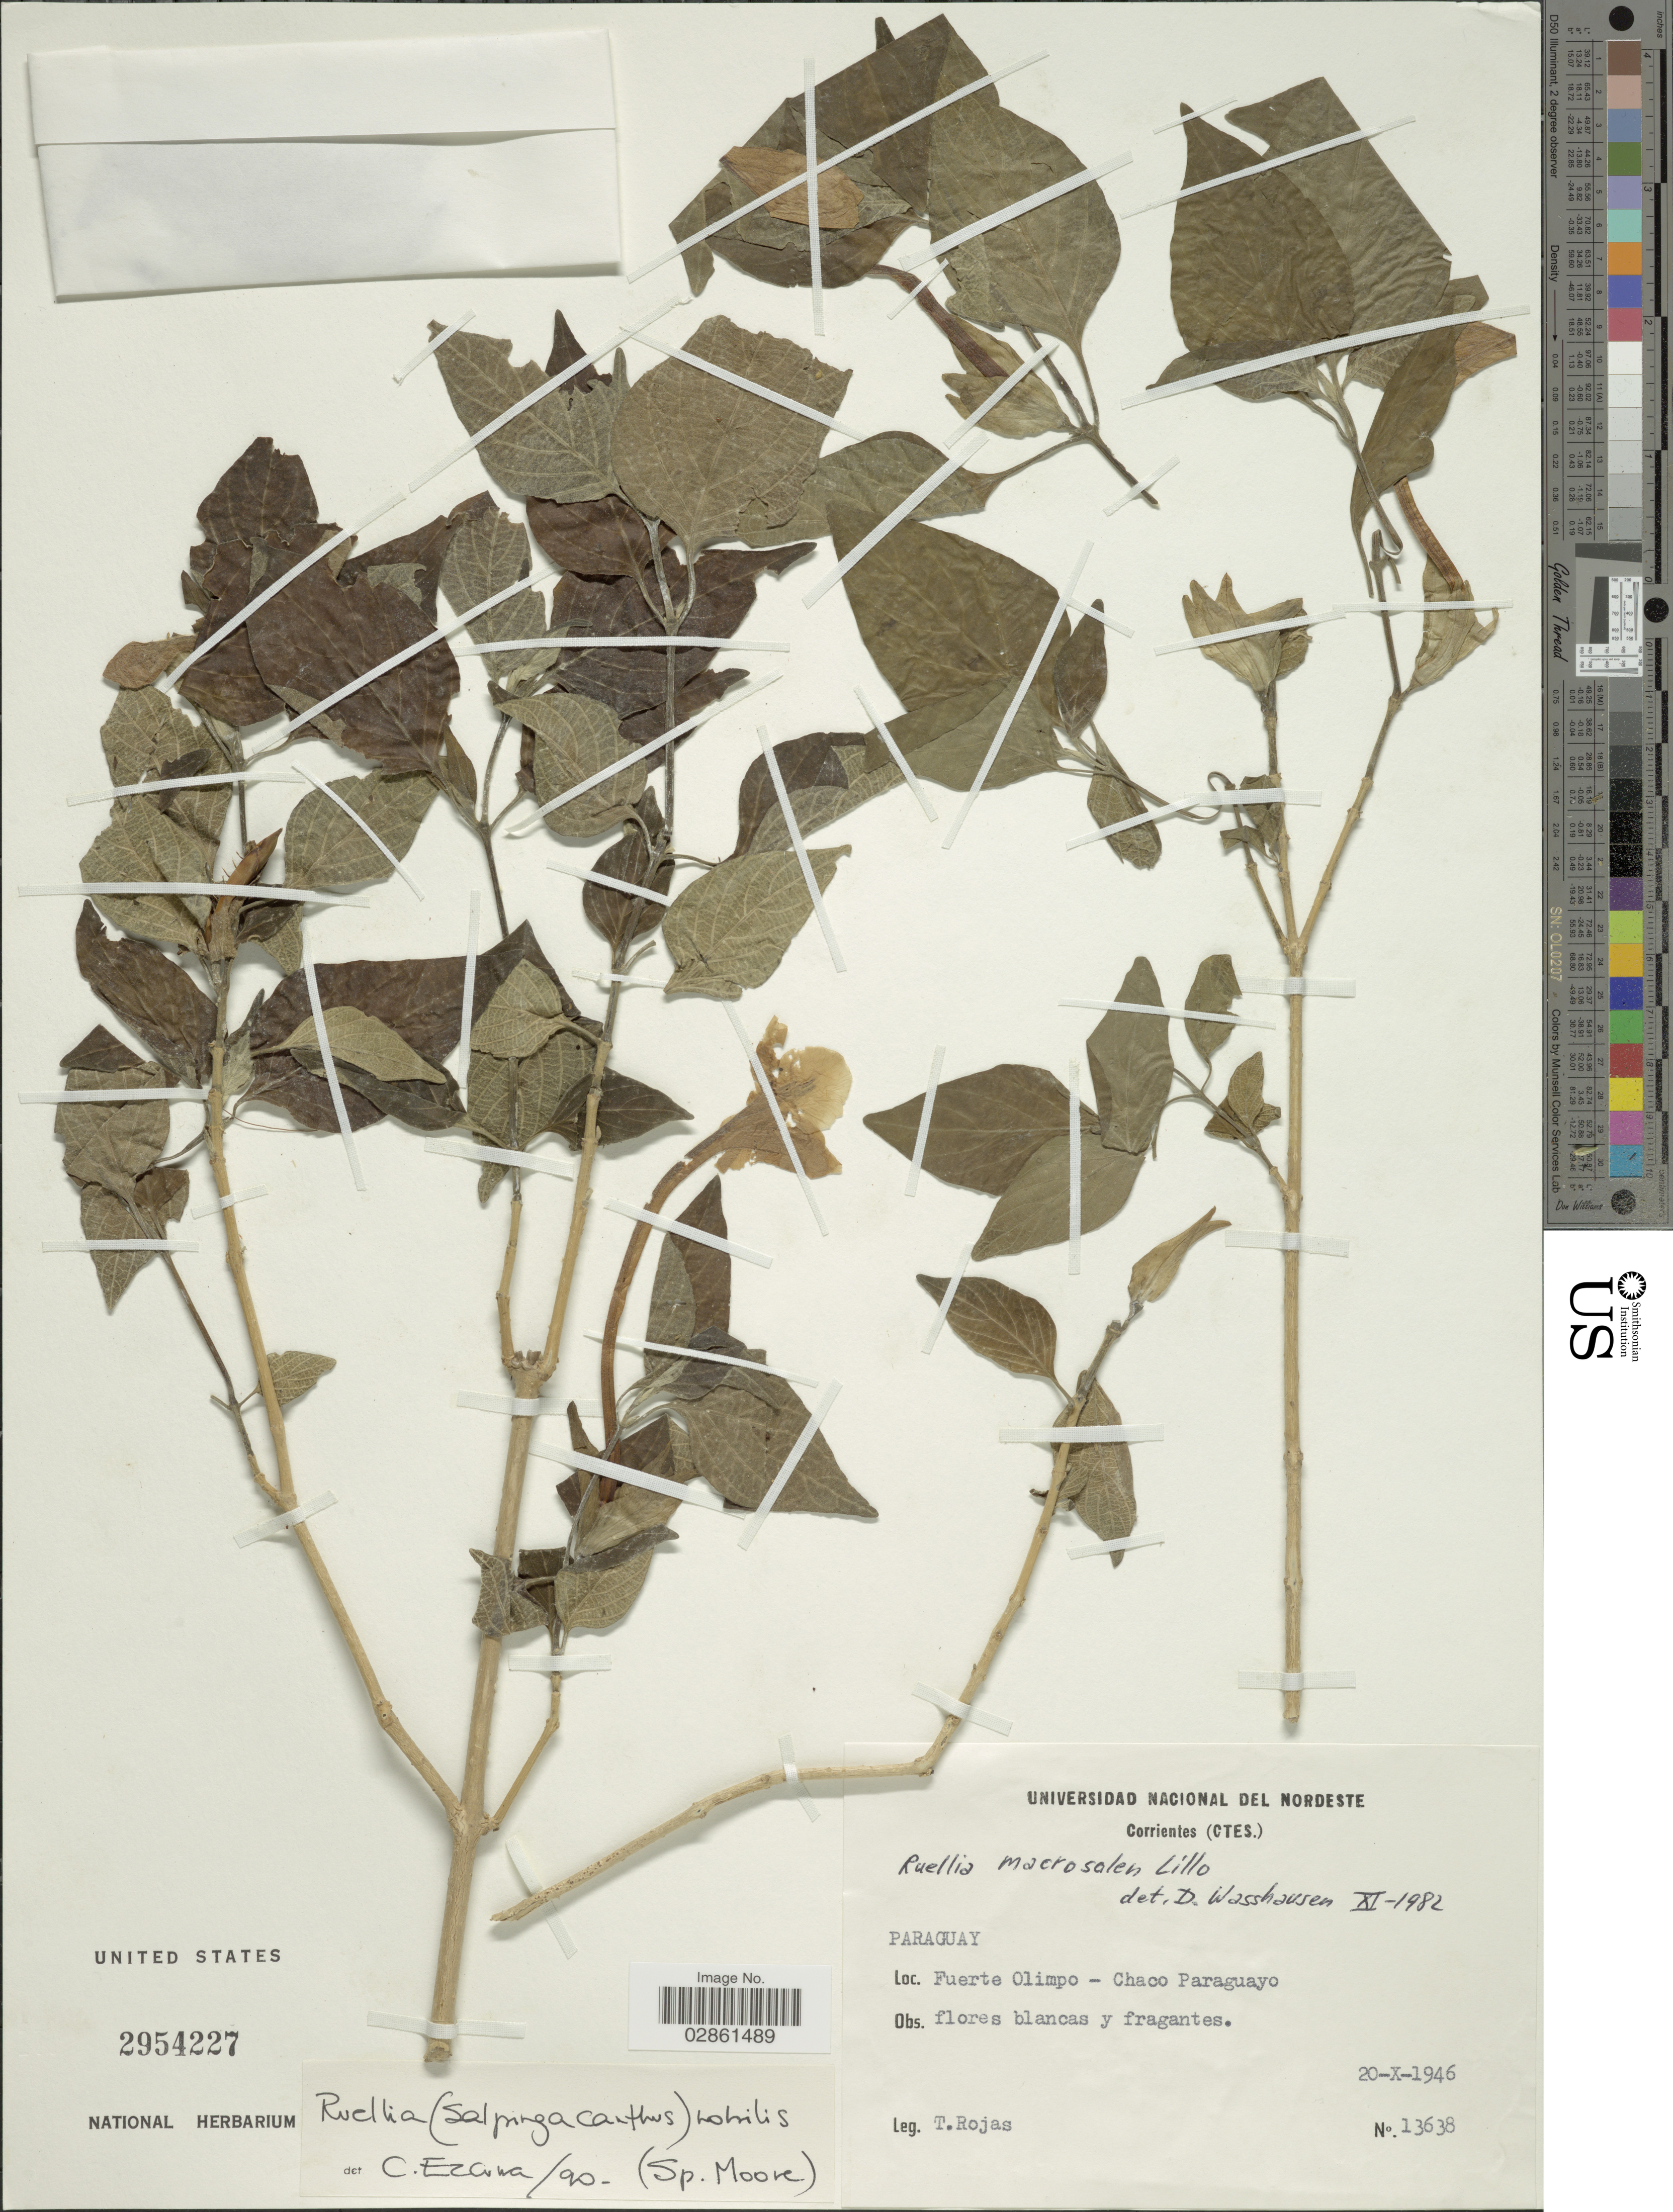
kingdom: Plantae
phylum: Tracheophyta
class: Magnoliopsida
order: Lamiales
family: Acanthaceae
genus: Ruellia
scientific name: Ruellia nobilis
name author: (S. Moore) Lindau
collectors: T. Rojas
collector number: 13638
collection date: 1946-10-20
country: Paraguay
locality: Fuerte Olimpo - Chaco Paraguayo.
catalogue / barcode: US 2954227